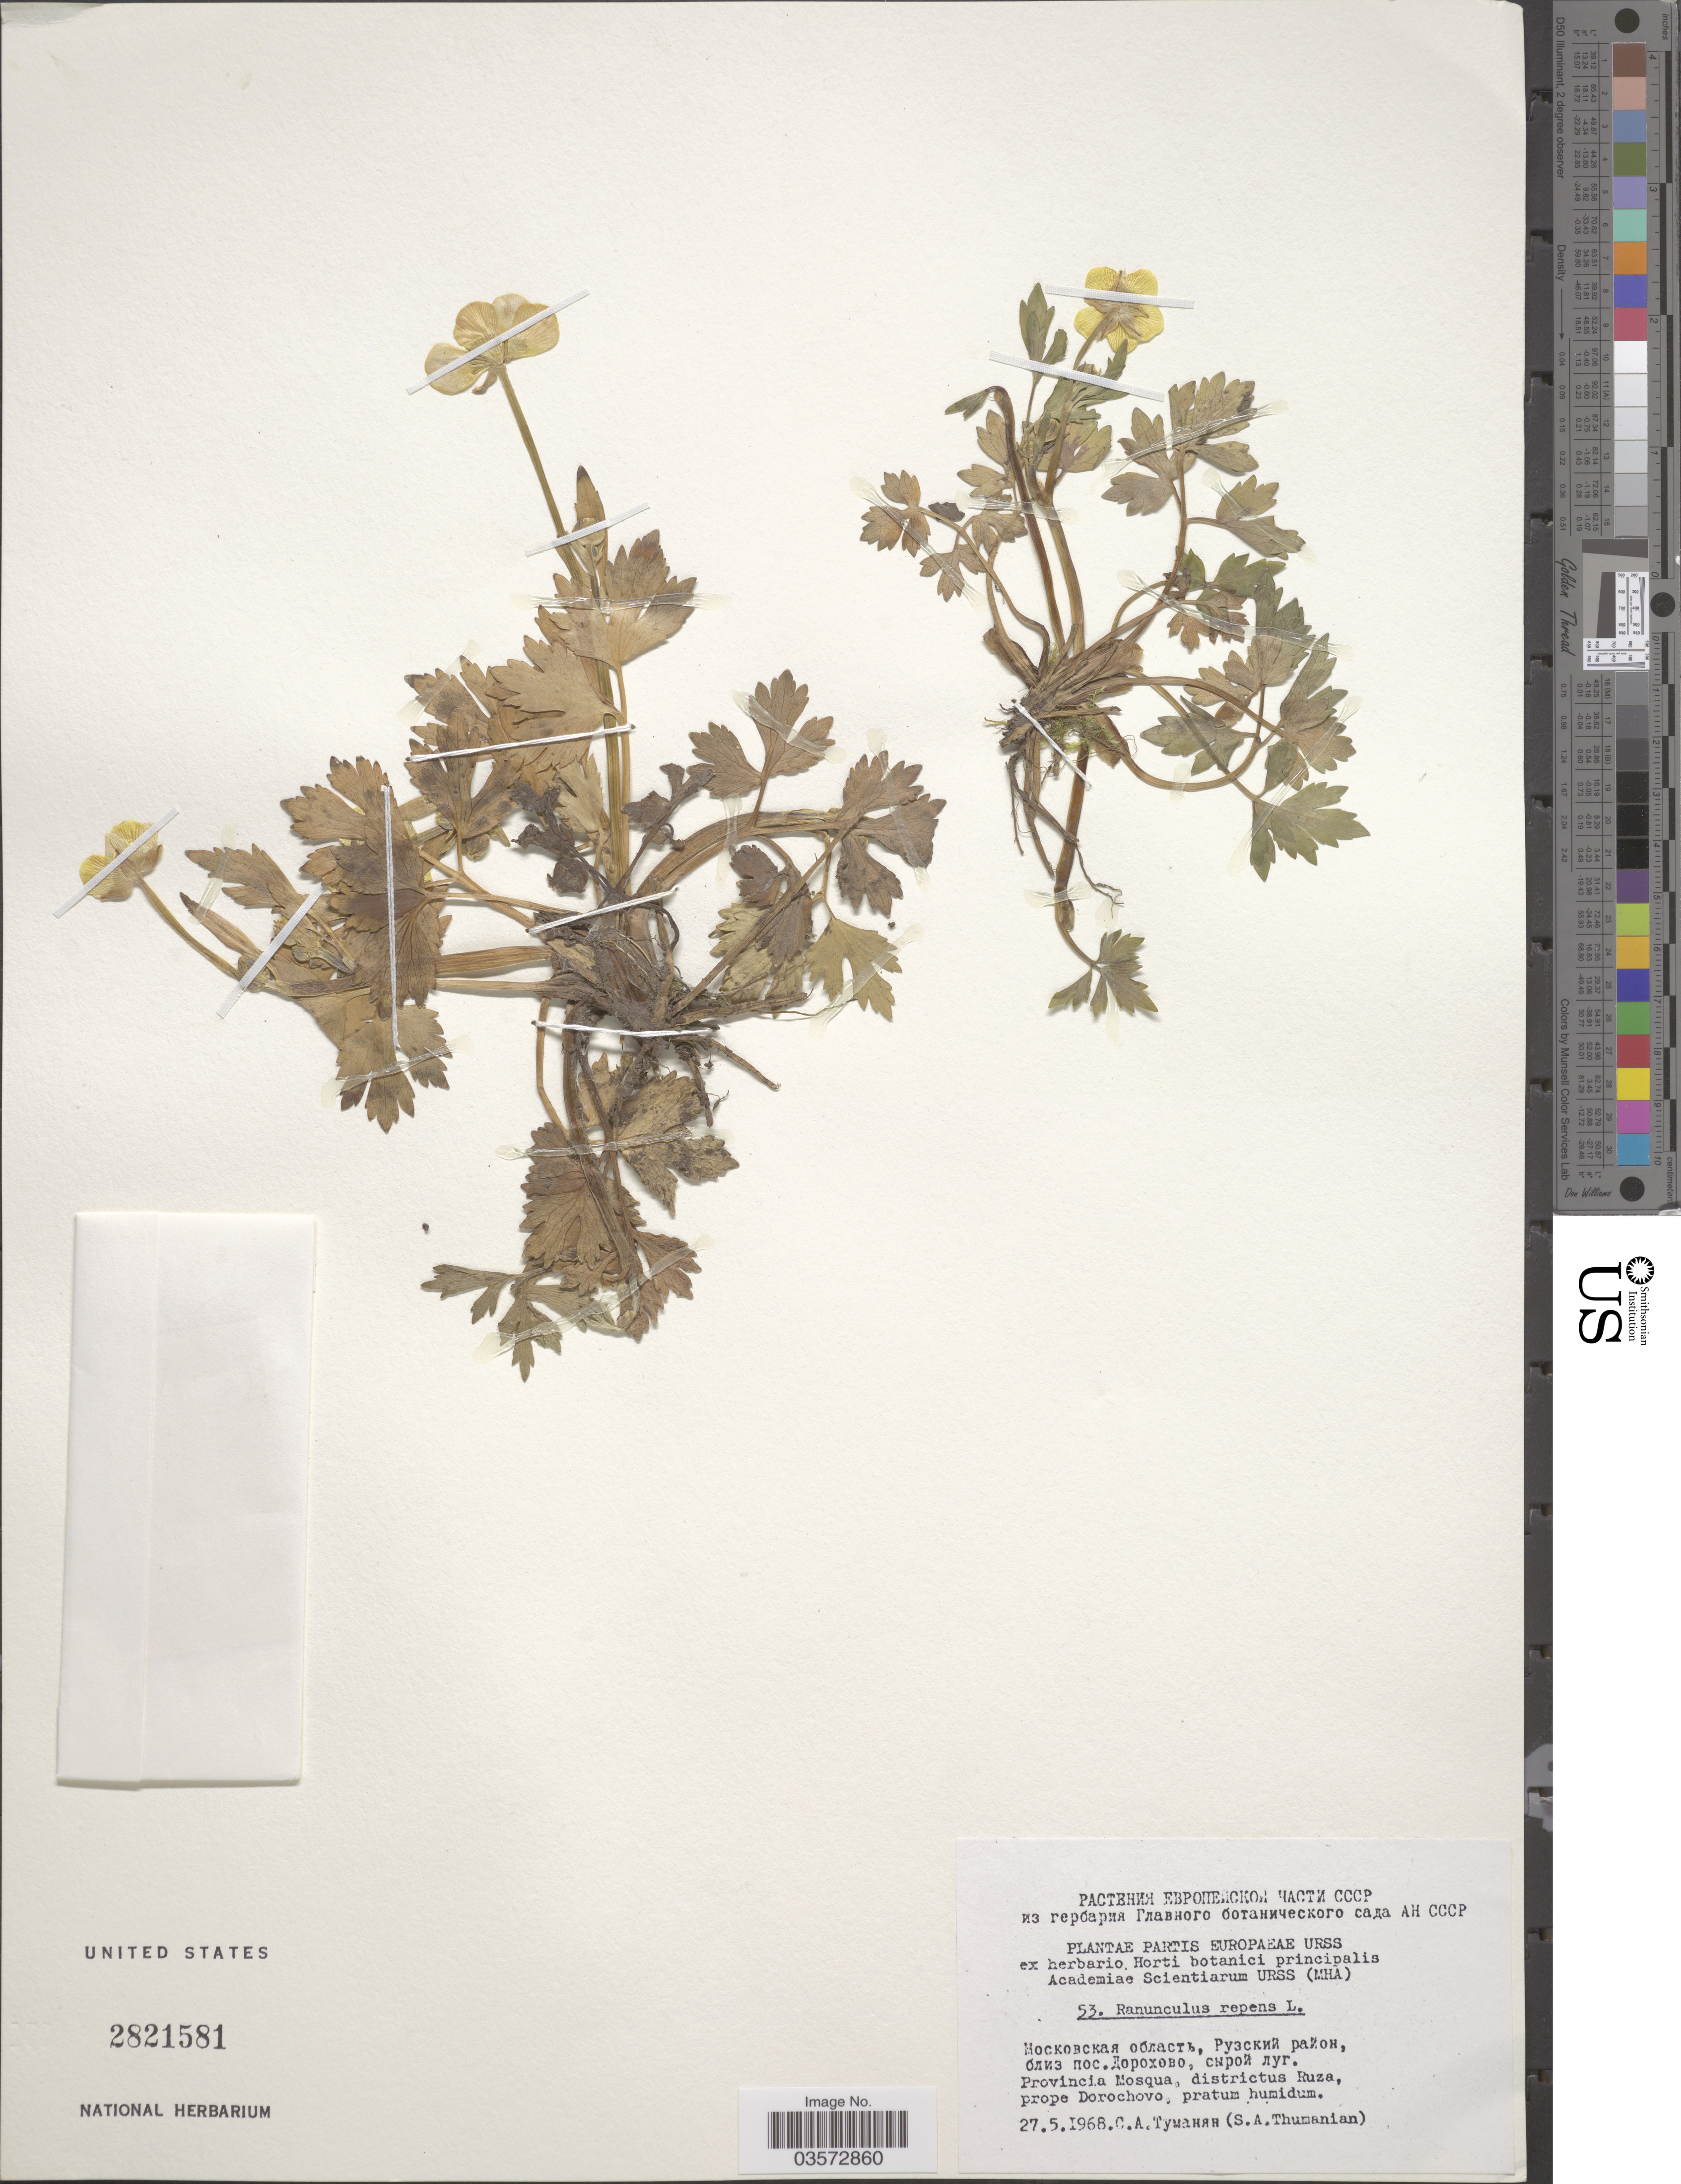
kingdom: Plantae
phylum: Tracheophyta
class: Magnoliopsida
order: Ranunculales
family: Ranunculaceae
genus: Ranunculus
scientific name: Ranunculus repens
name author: L.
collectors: S. Thumanian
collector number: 53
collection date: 1968-05-27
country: Russian Federation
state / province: Moscow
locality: Provincia Mosqua, districtus Ruza, prope Dorochovo.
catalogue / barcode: US 2821581